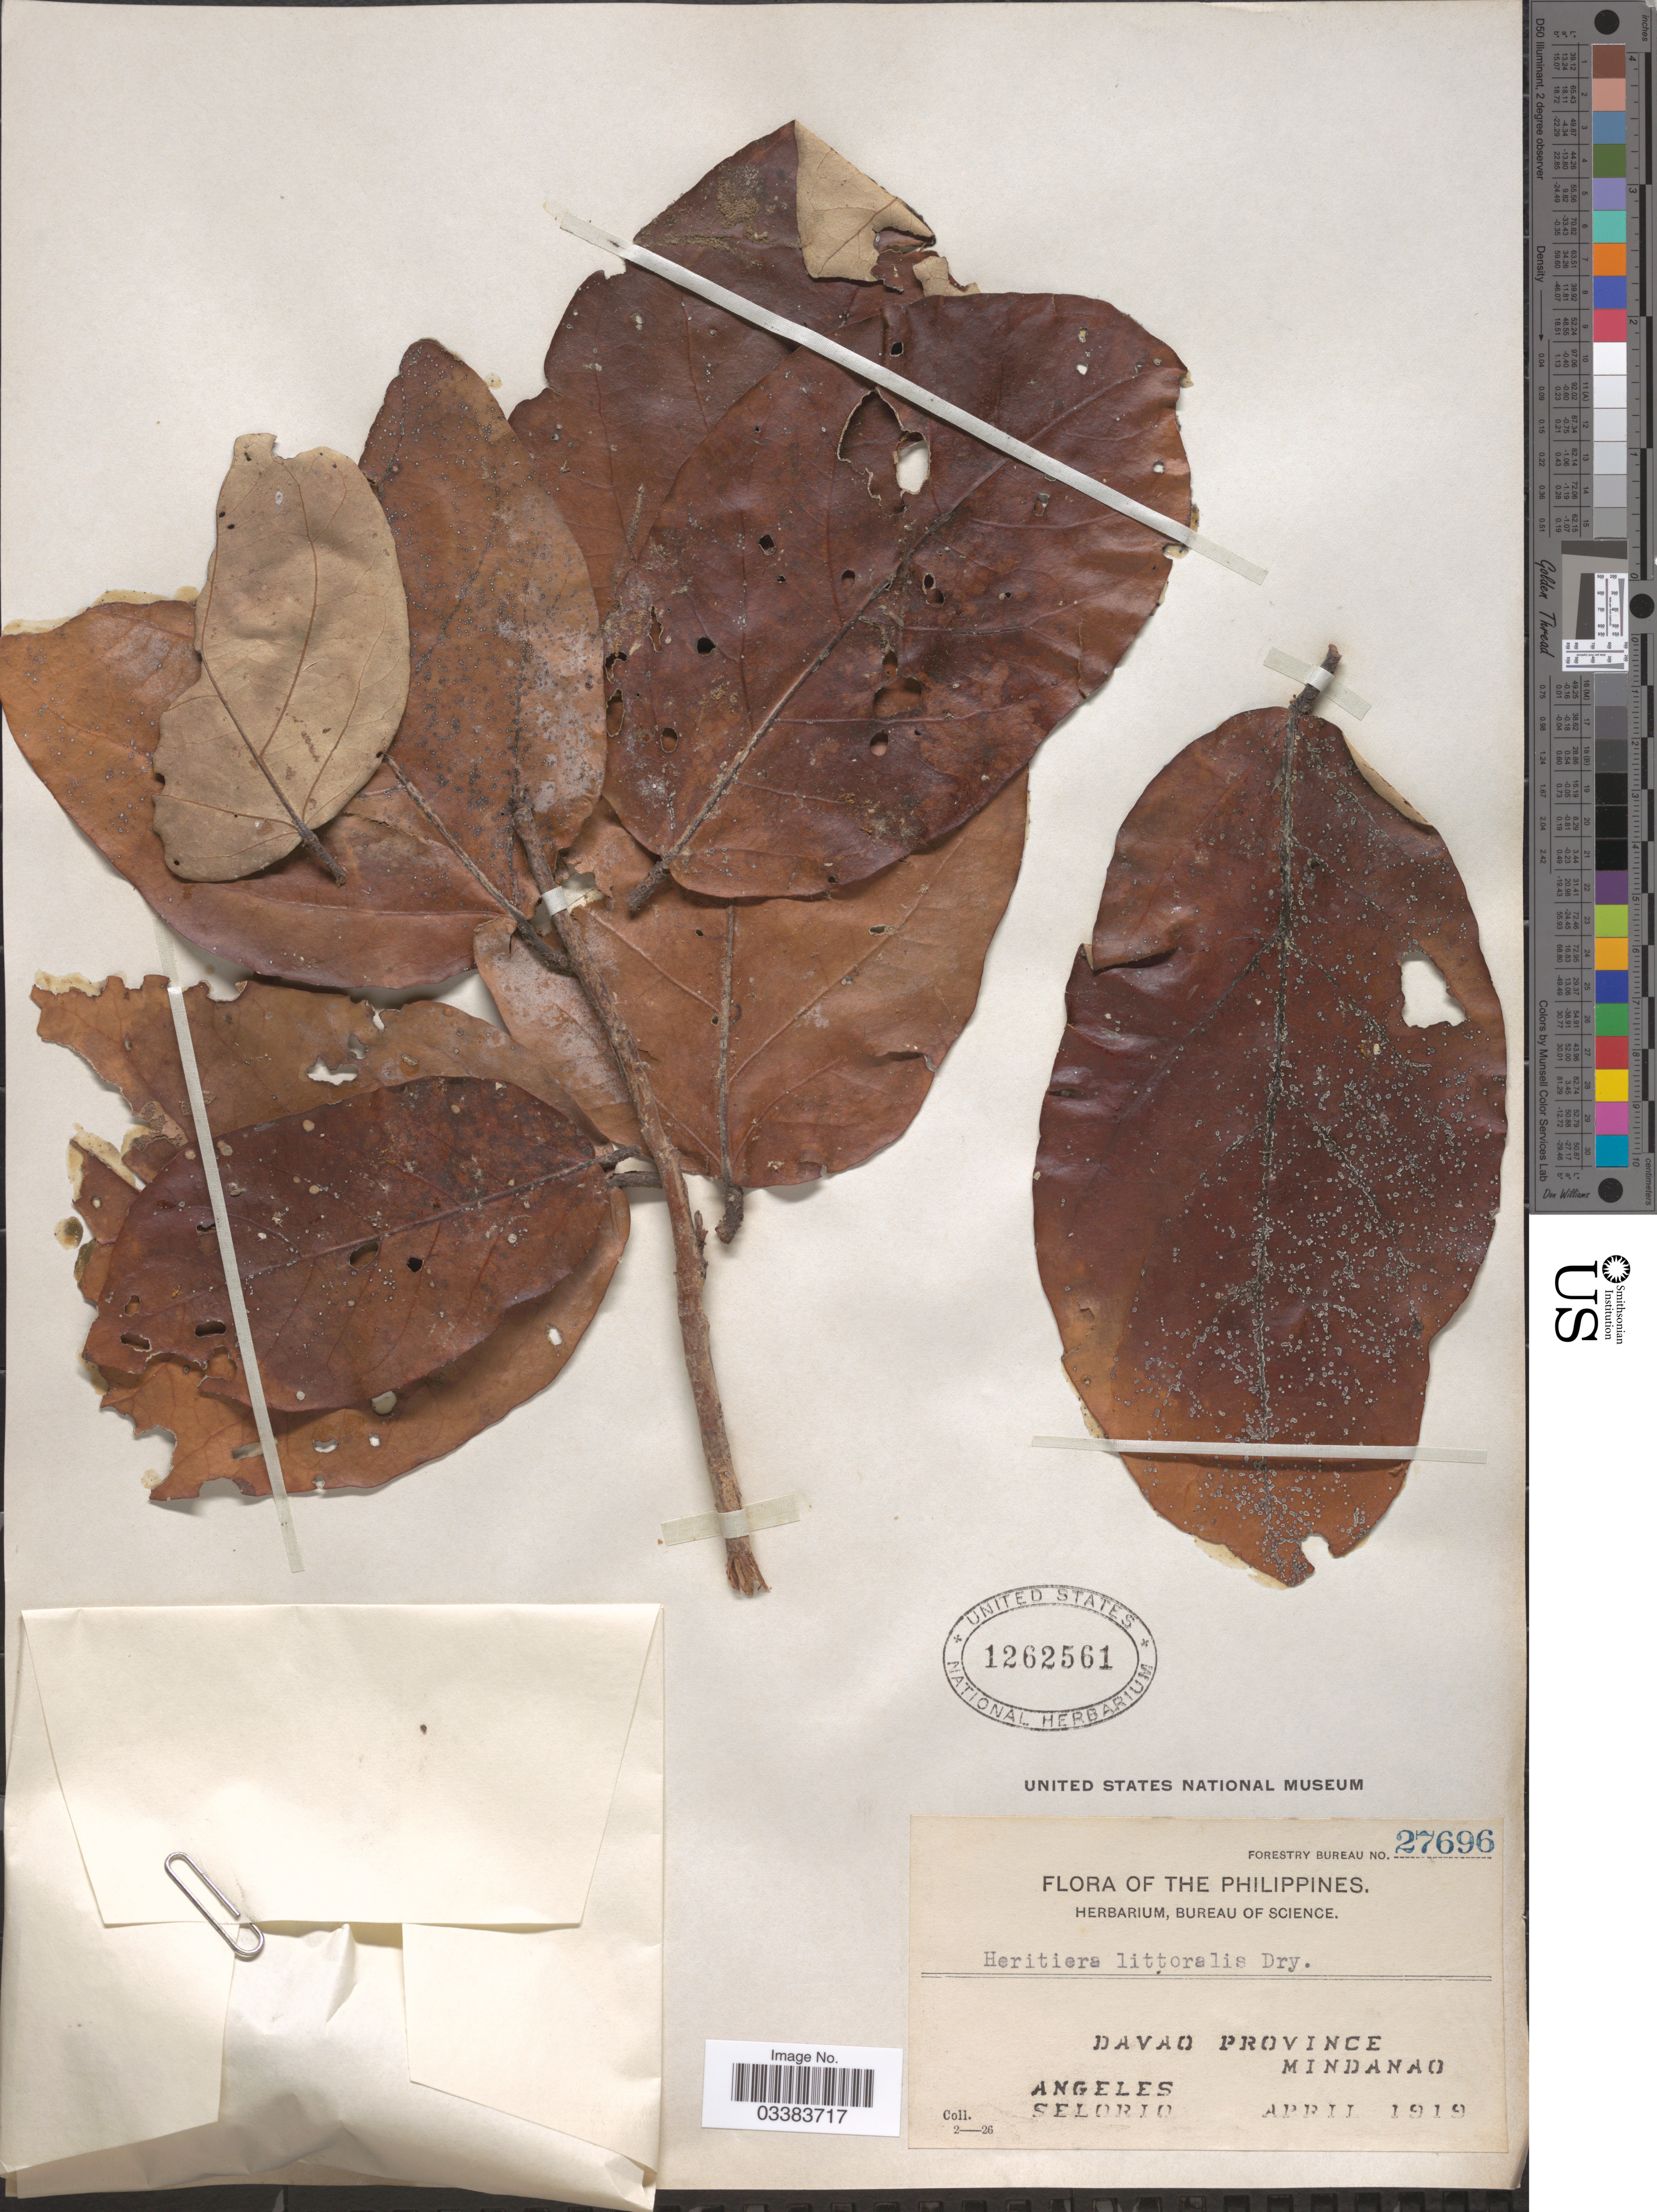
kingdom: Plantae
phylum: Tracheophyta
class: Magnoliopsida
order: Malvales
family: Malvaceae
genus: Heritiera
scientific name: Heritiera littoralis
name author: Aiton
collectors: -. Angeles & Selorio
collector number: Forestry Bureau 27696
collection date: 1919-04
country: Philippines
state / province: Davao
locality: Mindanao.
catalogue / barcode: US 1262561